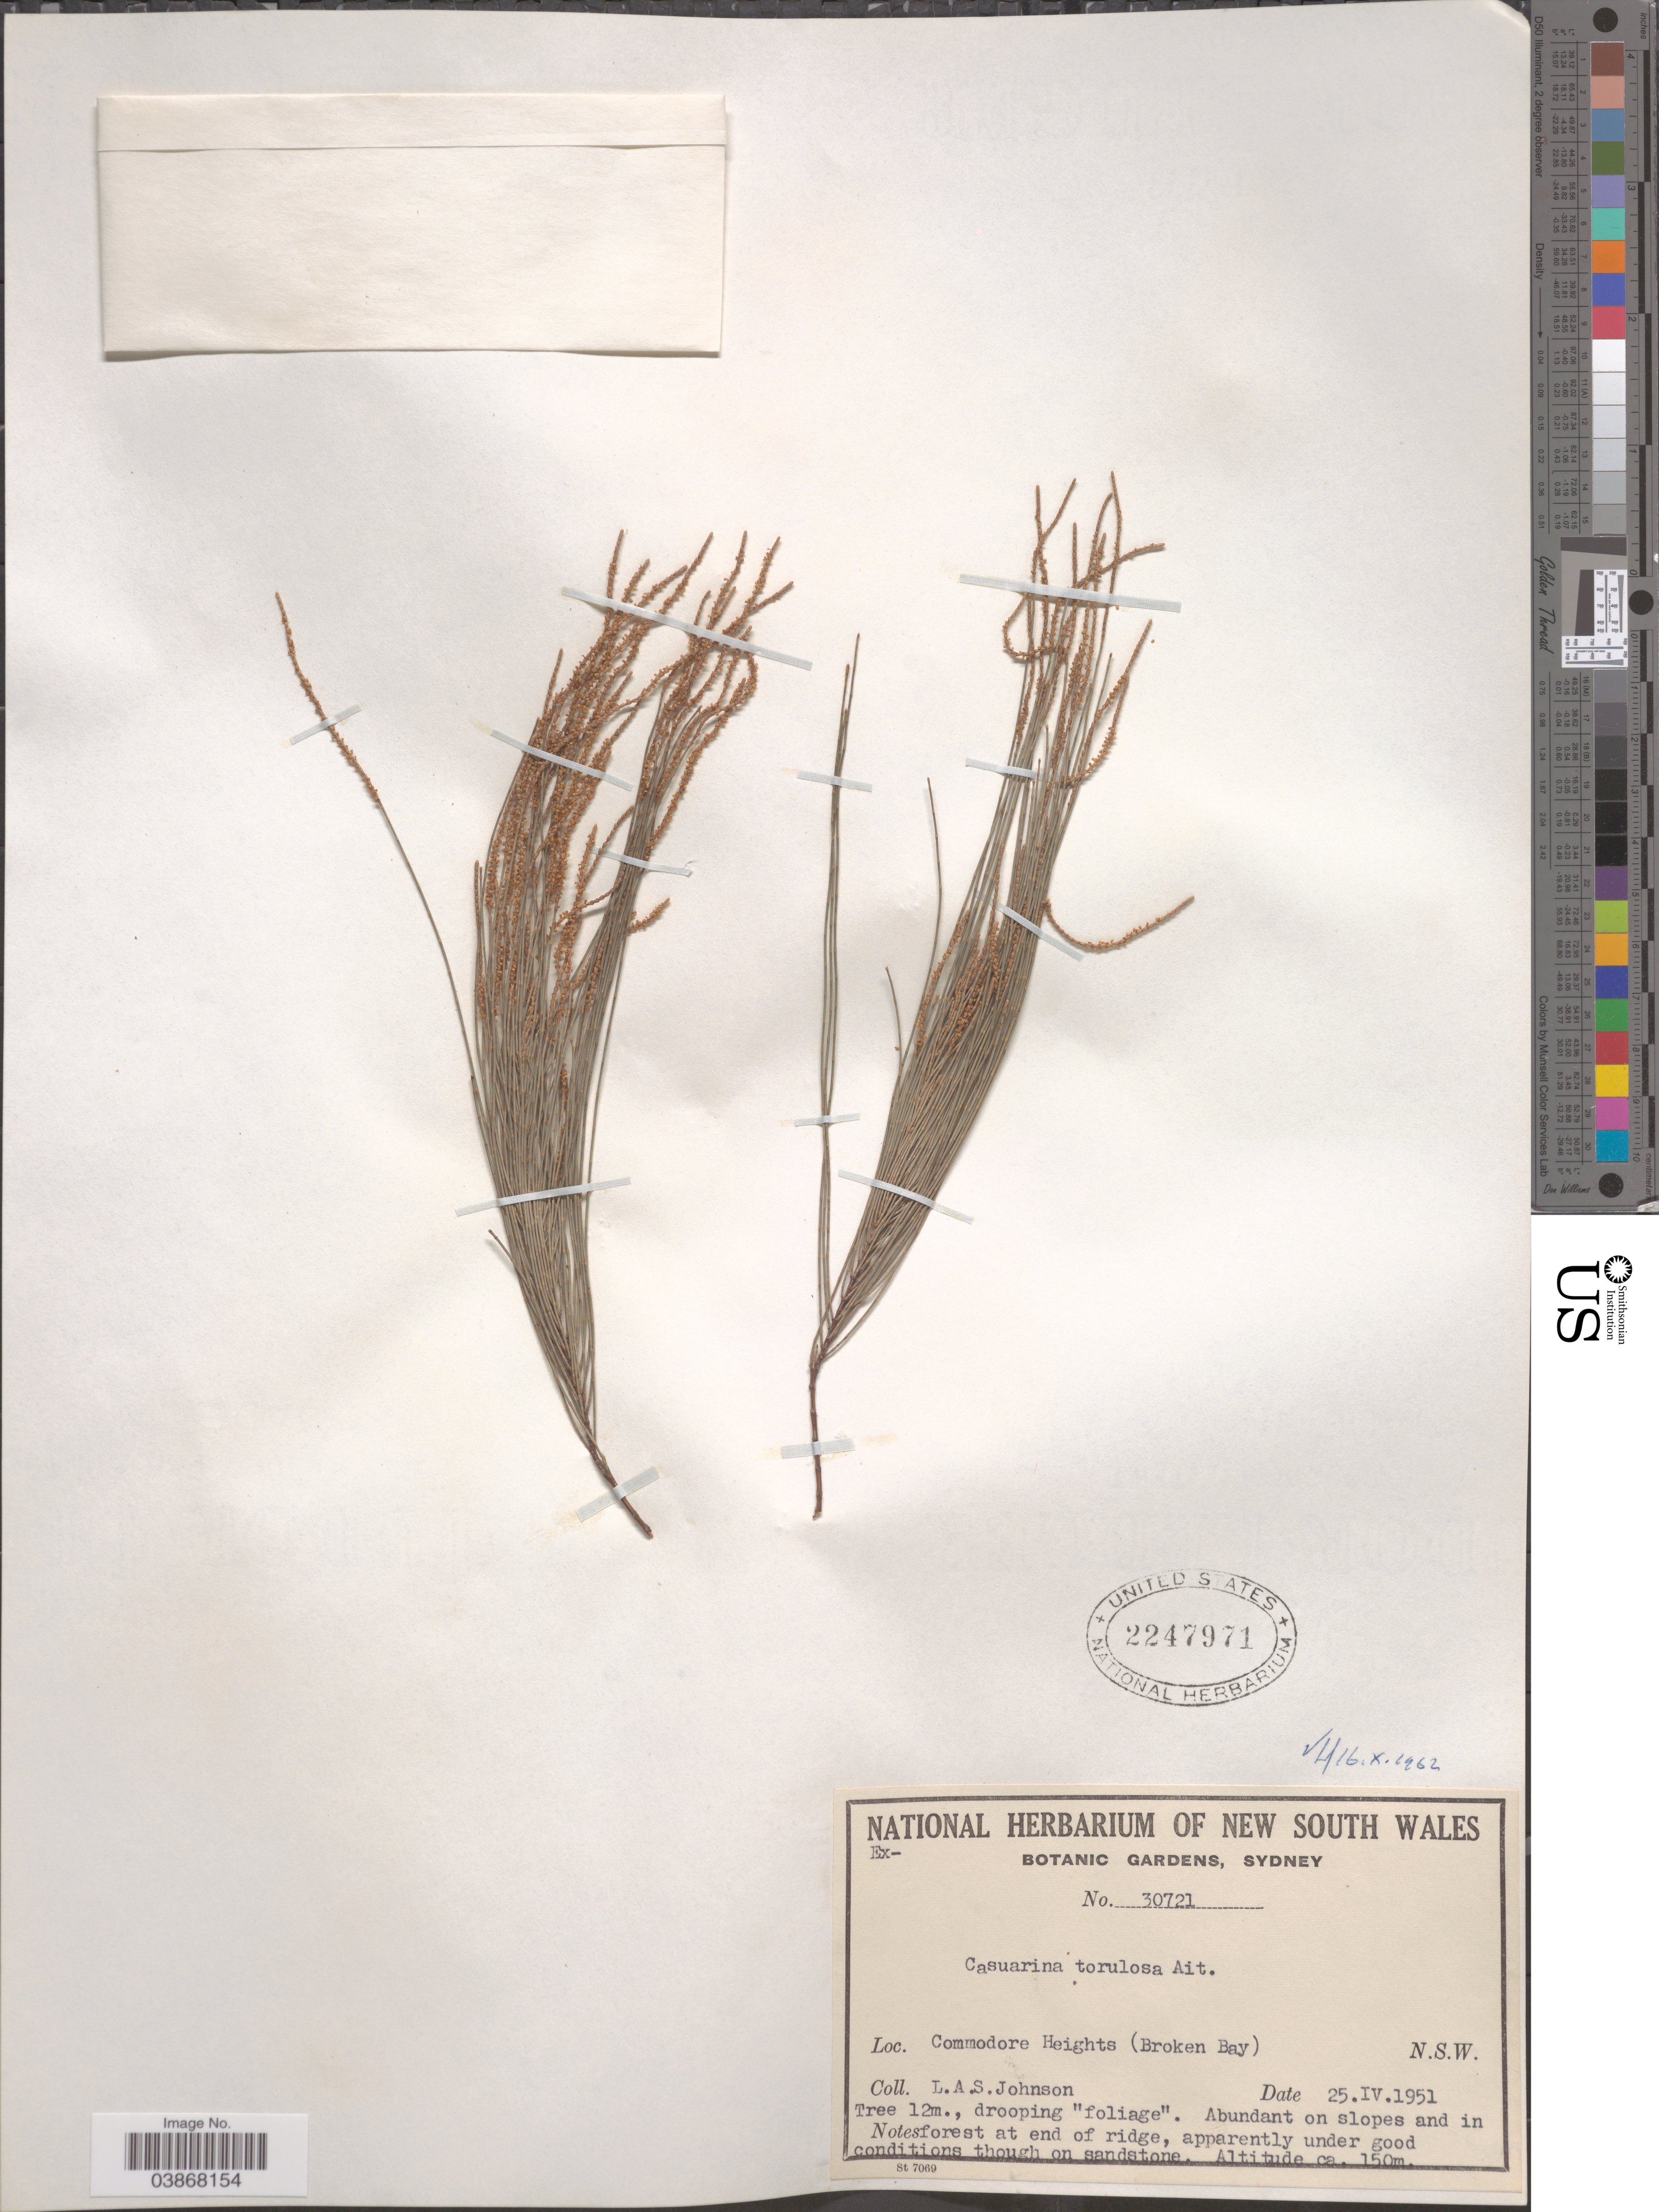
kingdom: Plantae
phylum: Tracheophyta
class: Magnoliopsida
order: Fagales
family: Casuarinaceae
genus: Allocasuarina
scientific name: Allocasuarina torulosa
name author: (Aiton) L.A.S. Johnson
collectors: L. A. S. Johnson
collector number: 30721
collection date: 1951-04-25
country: Australia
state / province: New South Wales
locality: Commodore Hights (Broken Bay).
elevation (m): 150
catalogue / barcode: US 2247971